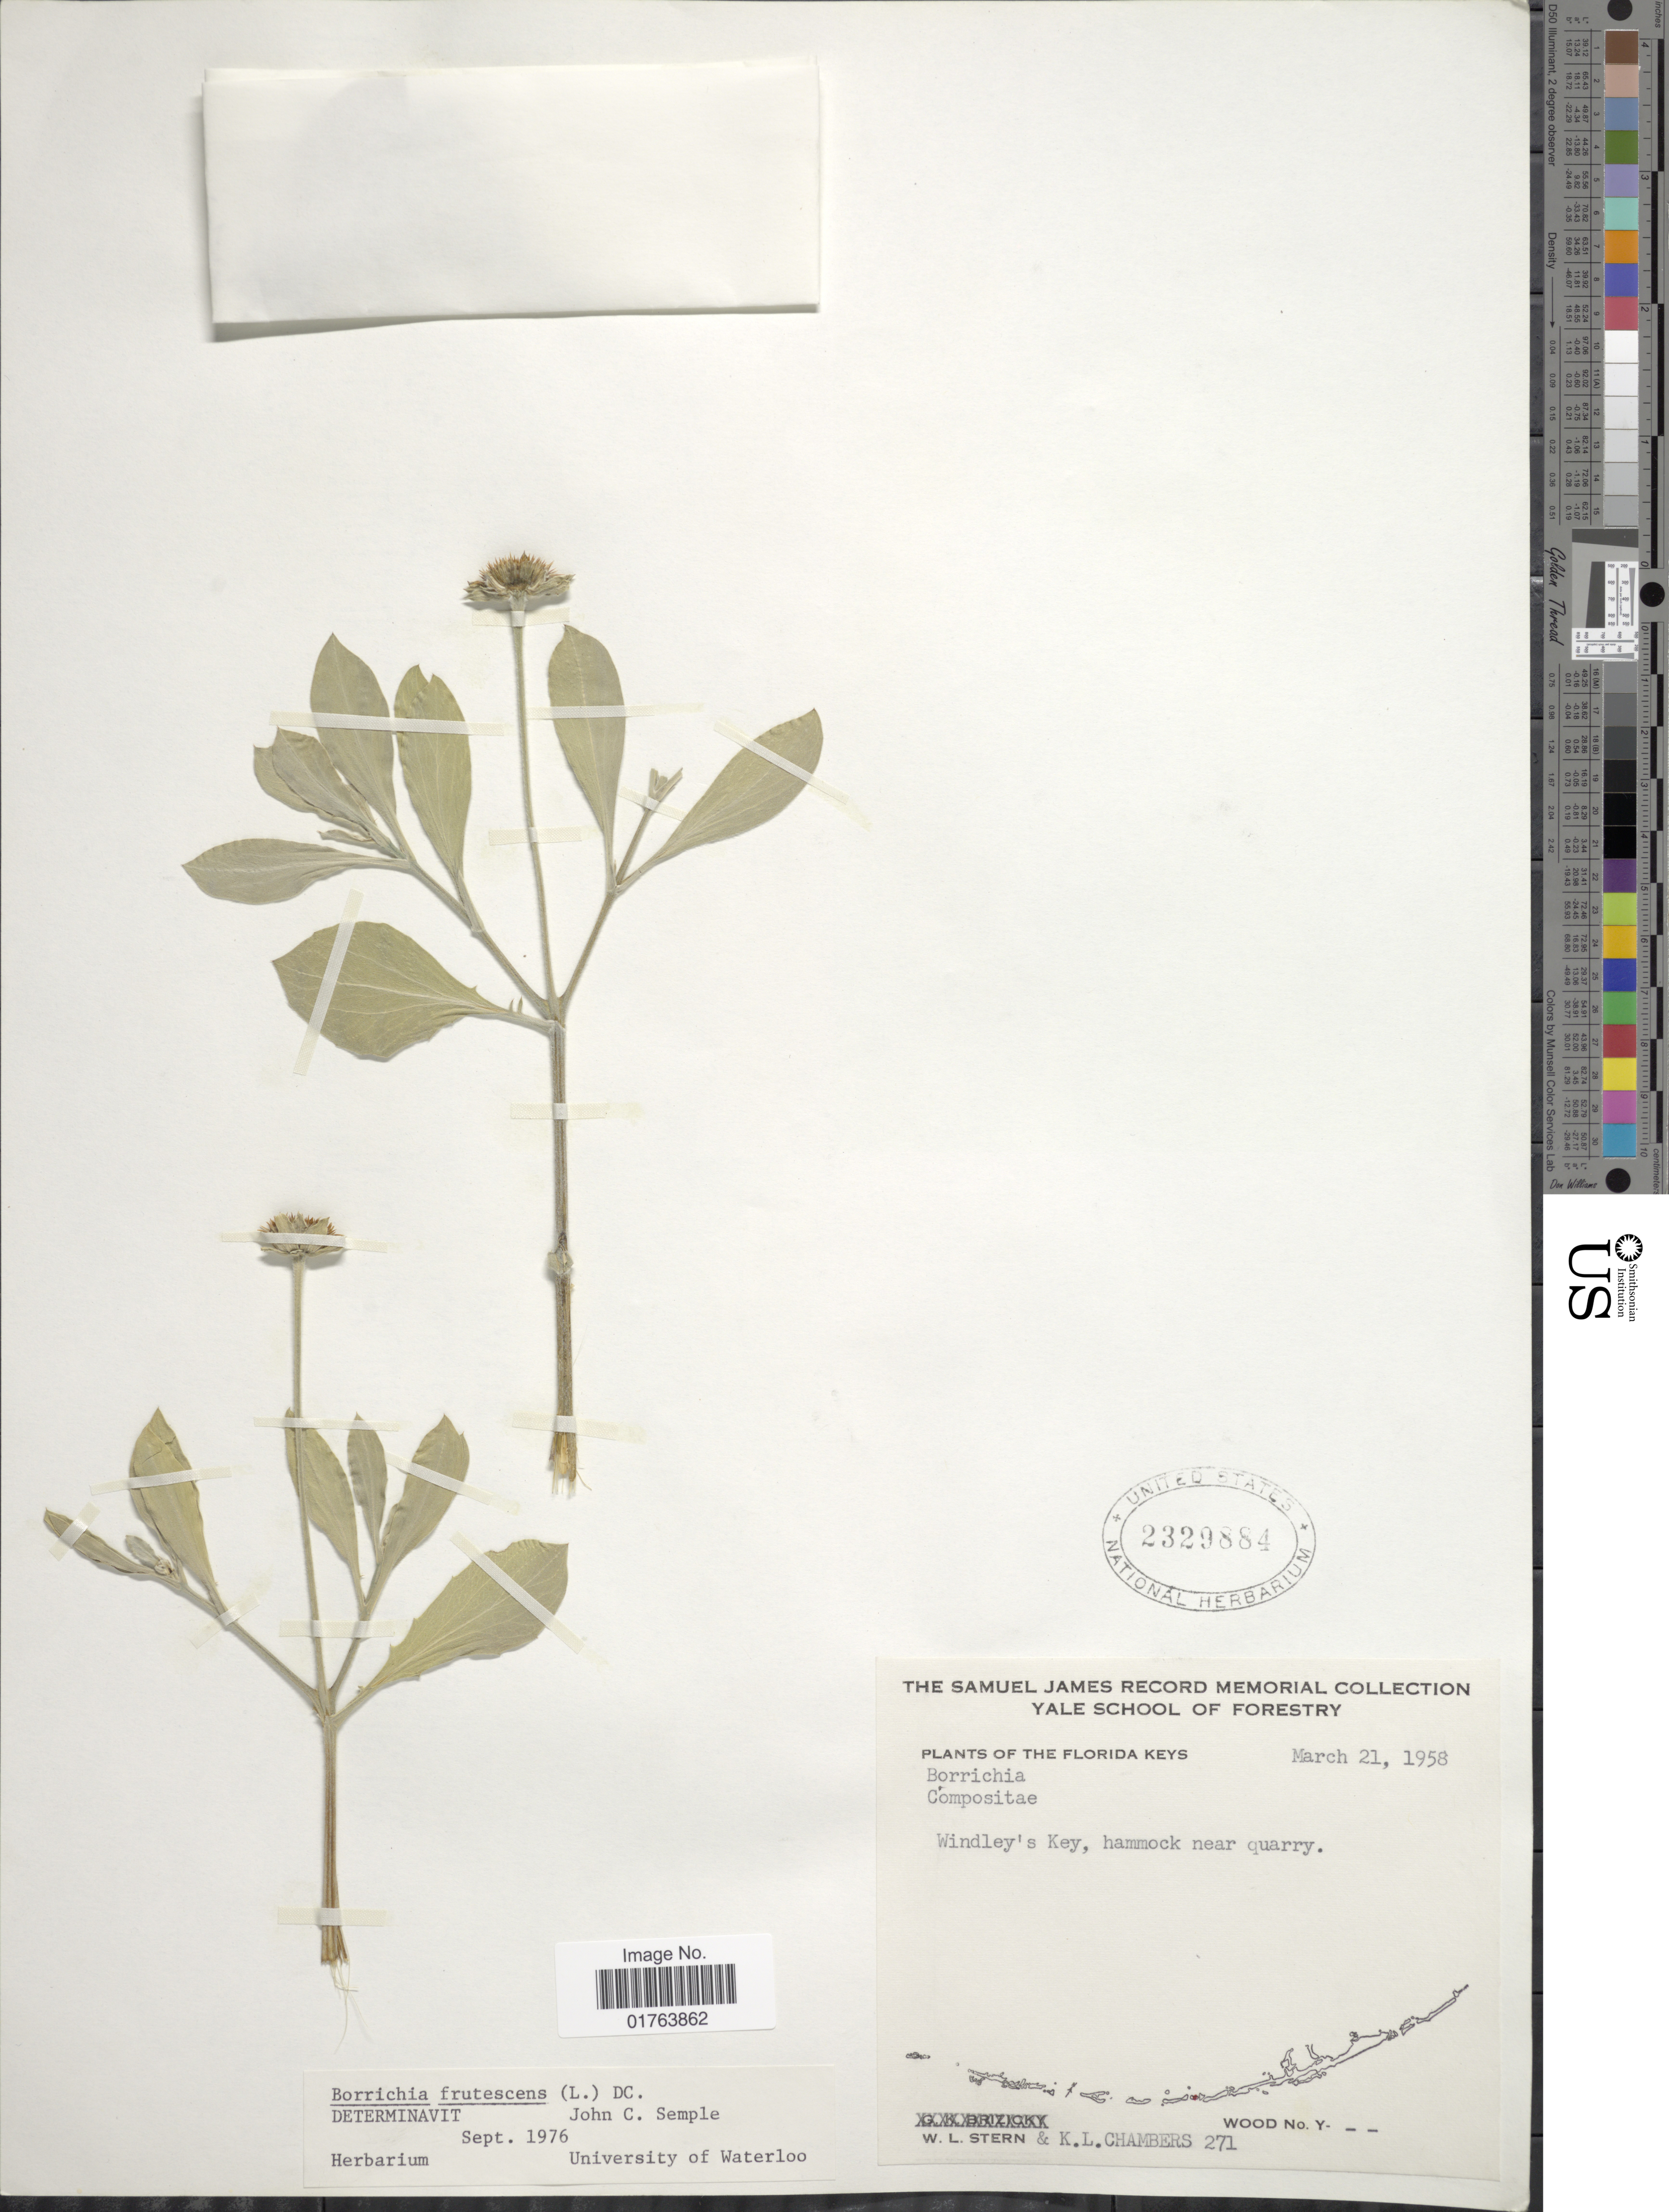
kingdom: Plantae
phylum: Tracheophyta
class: Magnoliopsida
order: Asterales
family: Asteraceae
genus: Borrichia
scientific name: Borrichia frutescens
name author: (L.) DC.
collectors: W. L. Stern & K. Chambers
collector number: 271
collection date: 1958-03-21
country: United States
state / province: Georgia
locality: Florida Keys, Windley's Key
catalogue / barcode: US 2329884